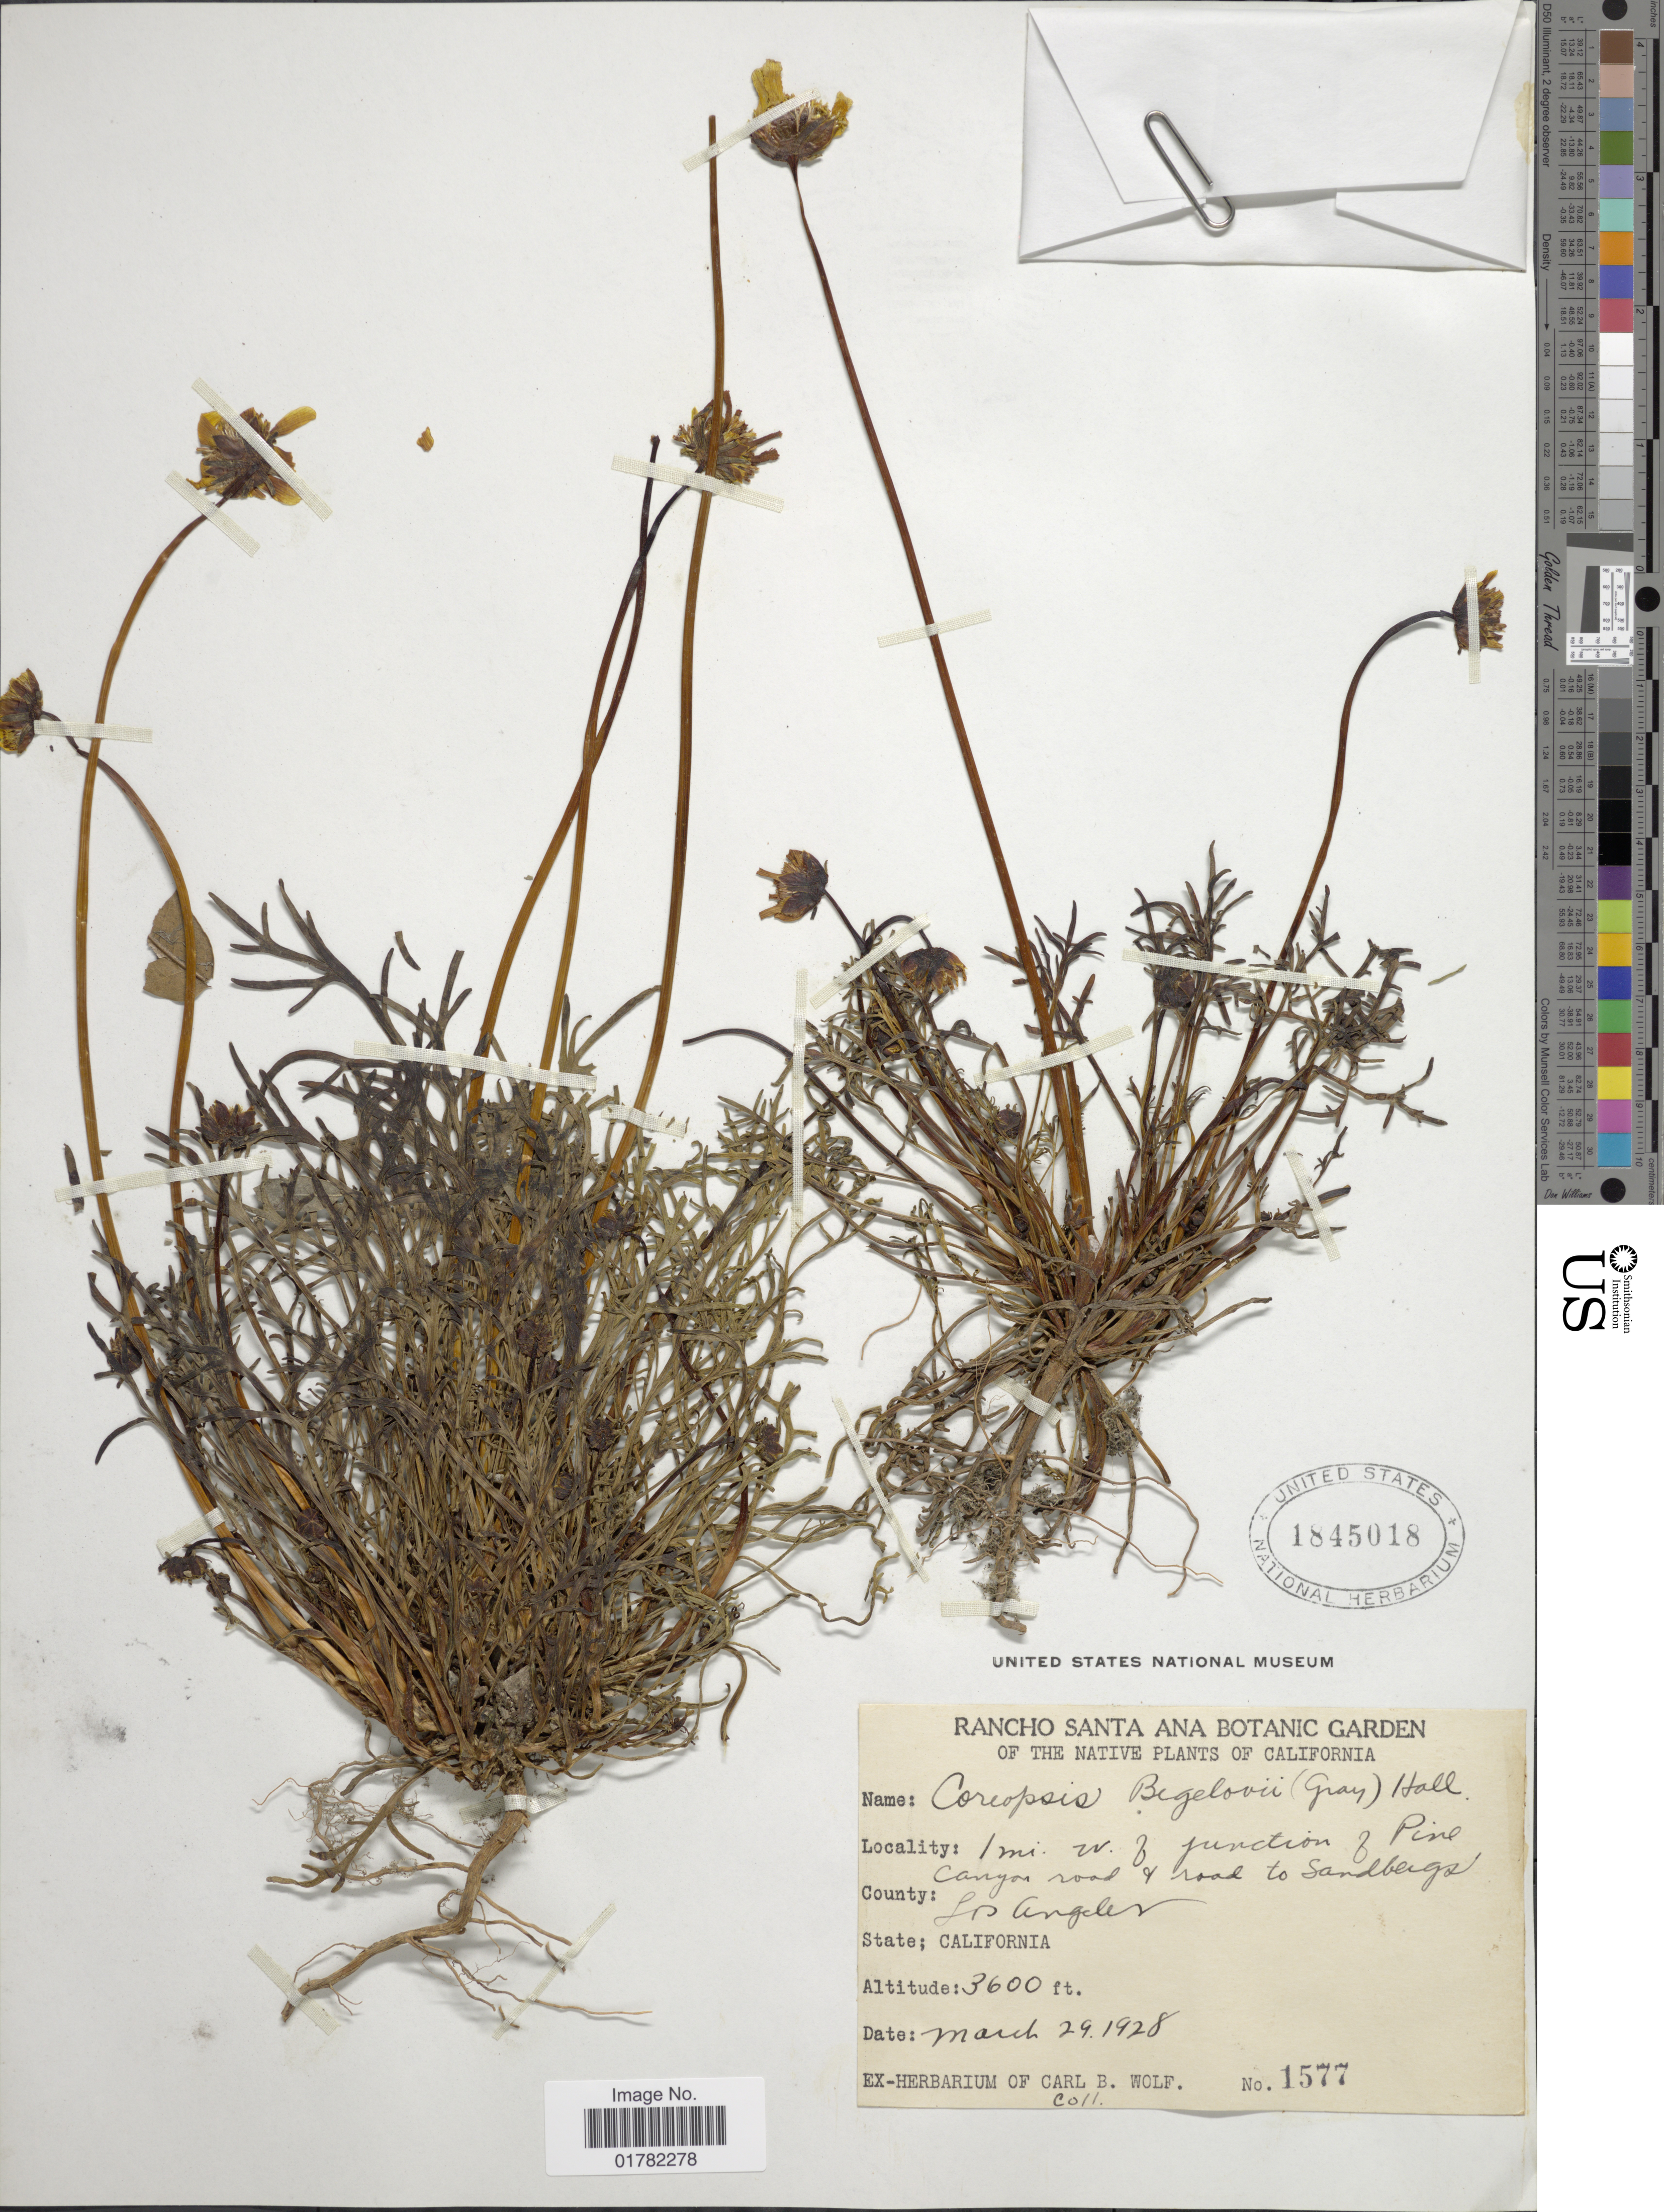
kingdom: Plantae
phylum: Tracheophyta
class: Magnoliopsida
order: Asterales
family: Asteraceae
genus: Coreopsis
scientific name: Coreopsis bigelovii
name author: (A. Gray) Voss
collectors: ex herb. Carl B. Wolf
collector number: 1577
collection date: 1928-03-29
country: United States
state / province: California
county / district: Los Angeles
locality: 1 mi W of junction of Pine Canyon road & road to Sanbergs, County: Los Angeles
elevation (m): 1097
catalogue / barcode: US 1845018